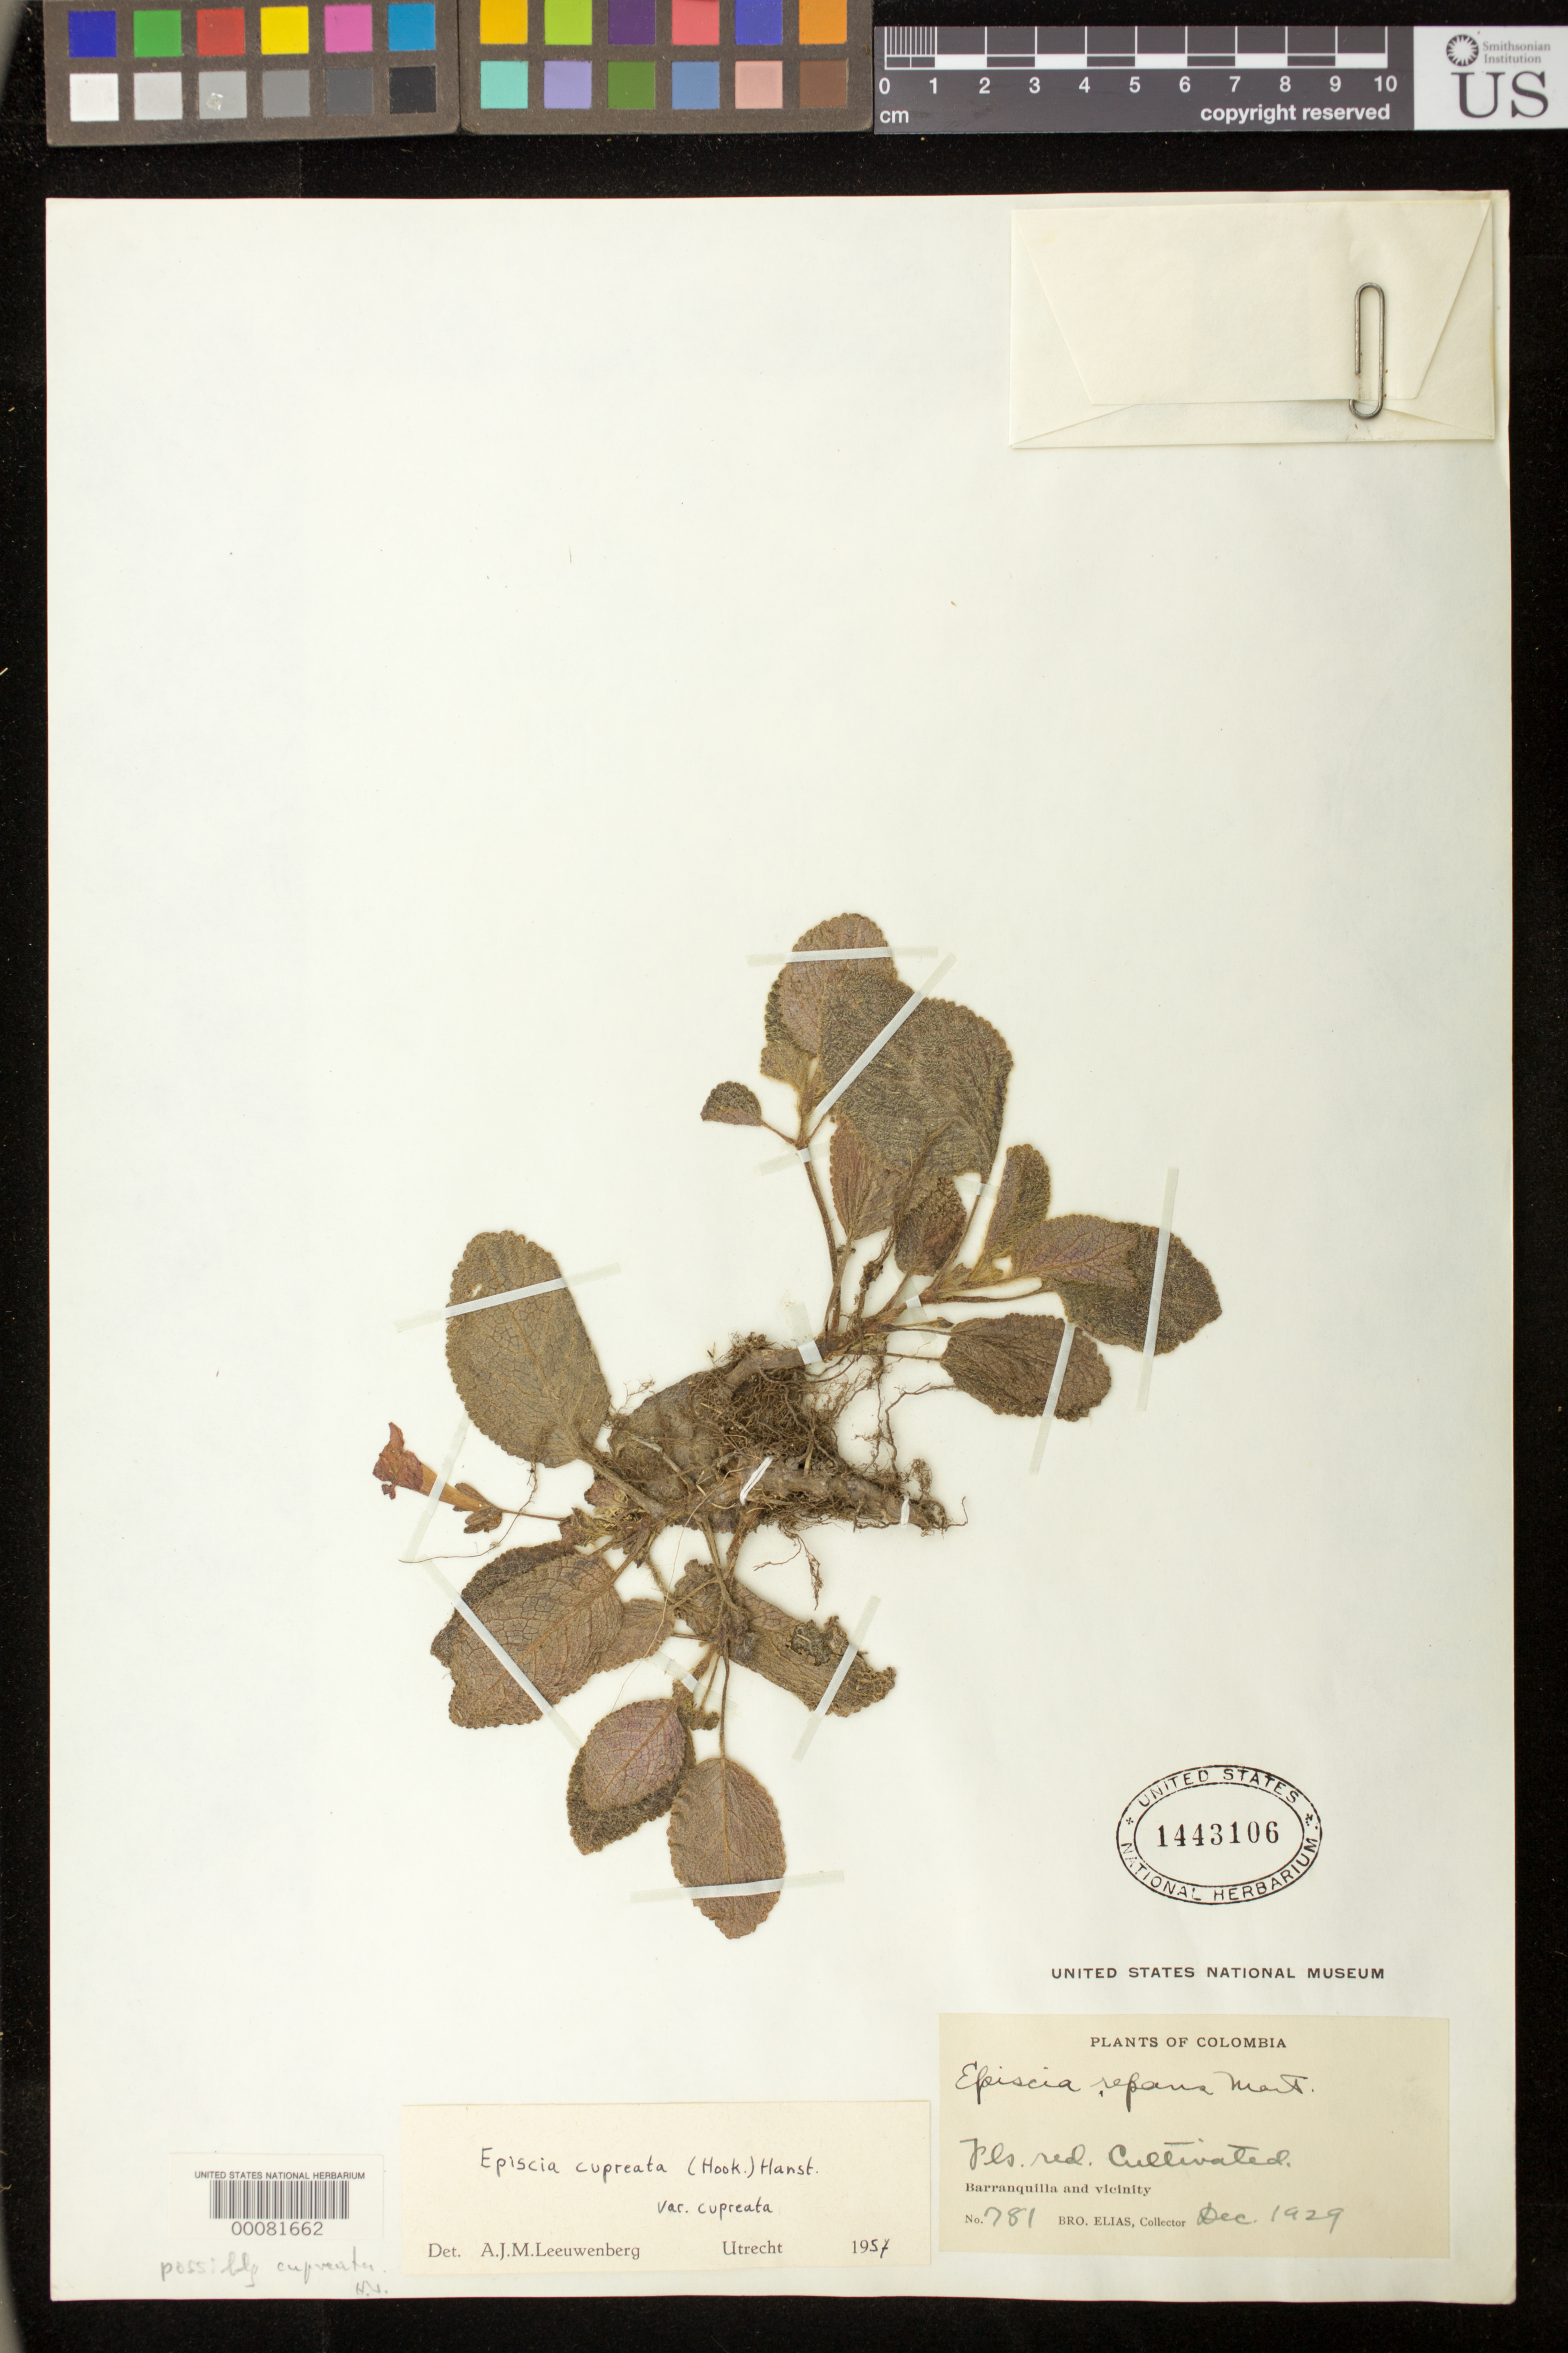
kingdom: Plantae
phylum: Tracheophyta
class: Magnoliopsida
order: Lamiales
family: Gesneriaceae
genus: Episcia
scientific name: Episcia cupreata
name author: (Hook.) Hanst.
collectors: Bro. Elias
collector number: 781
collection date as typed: Dec 1929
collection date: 1929-12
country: Colombia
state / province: Atlántico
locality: Barranquilla and vicinity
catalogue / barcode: US 1443106